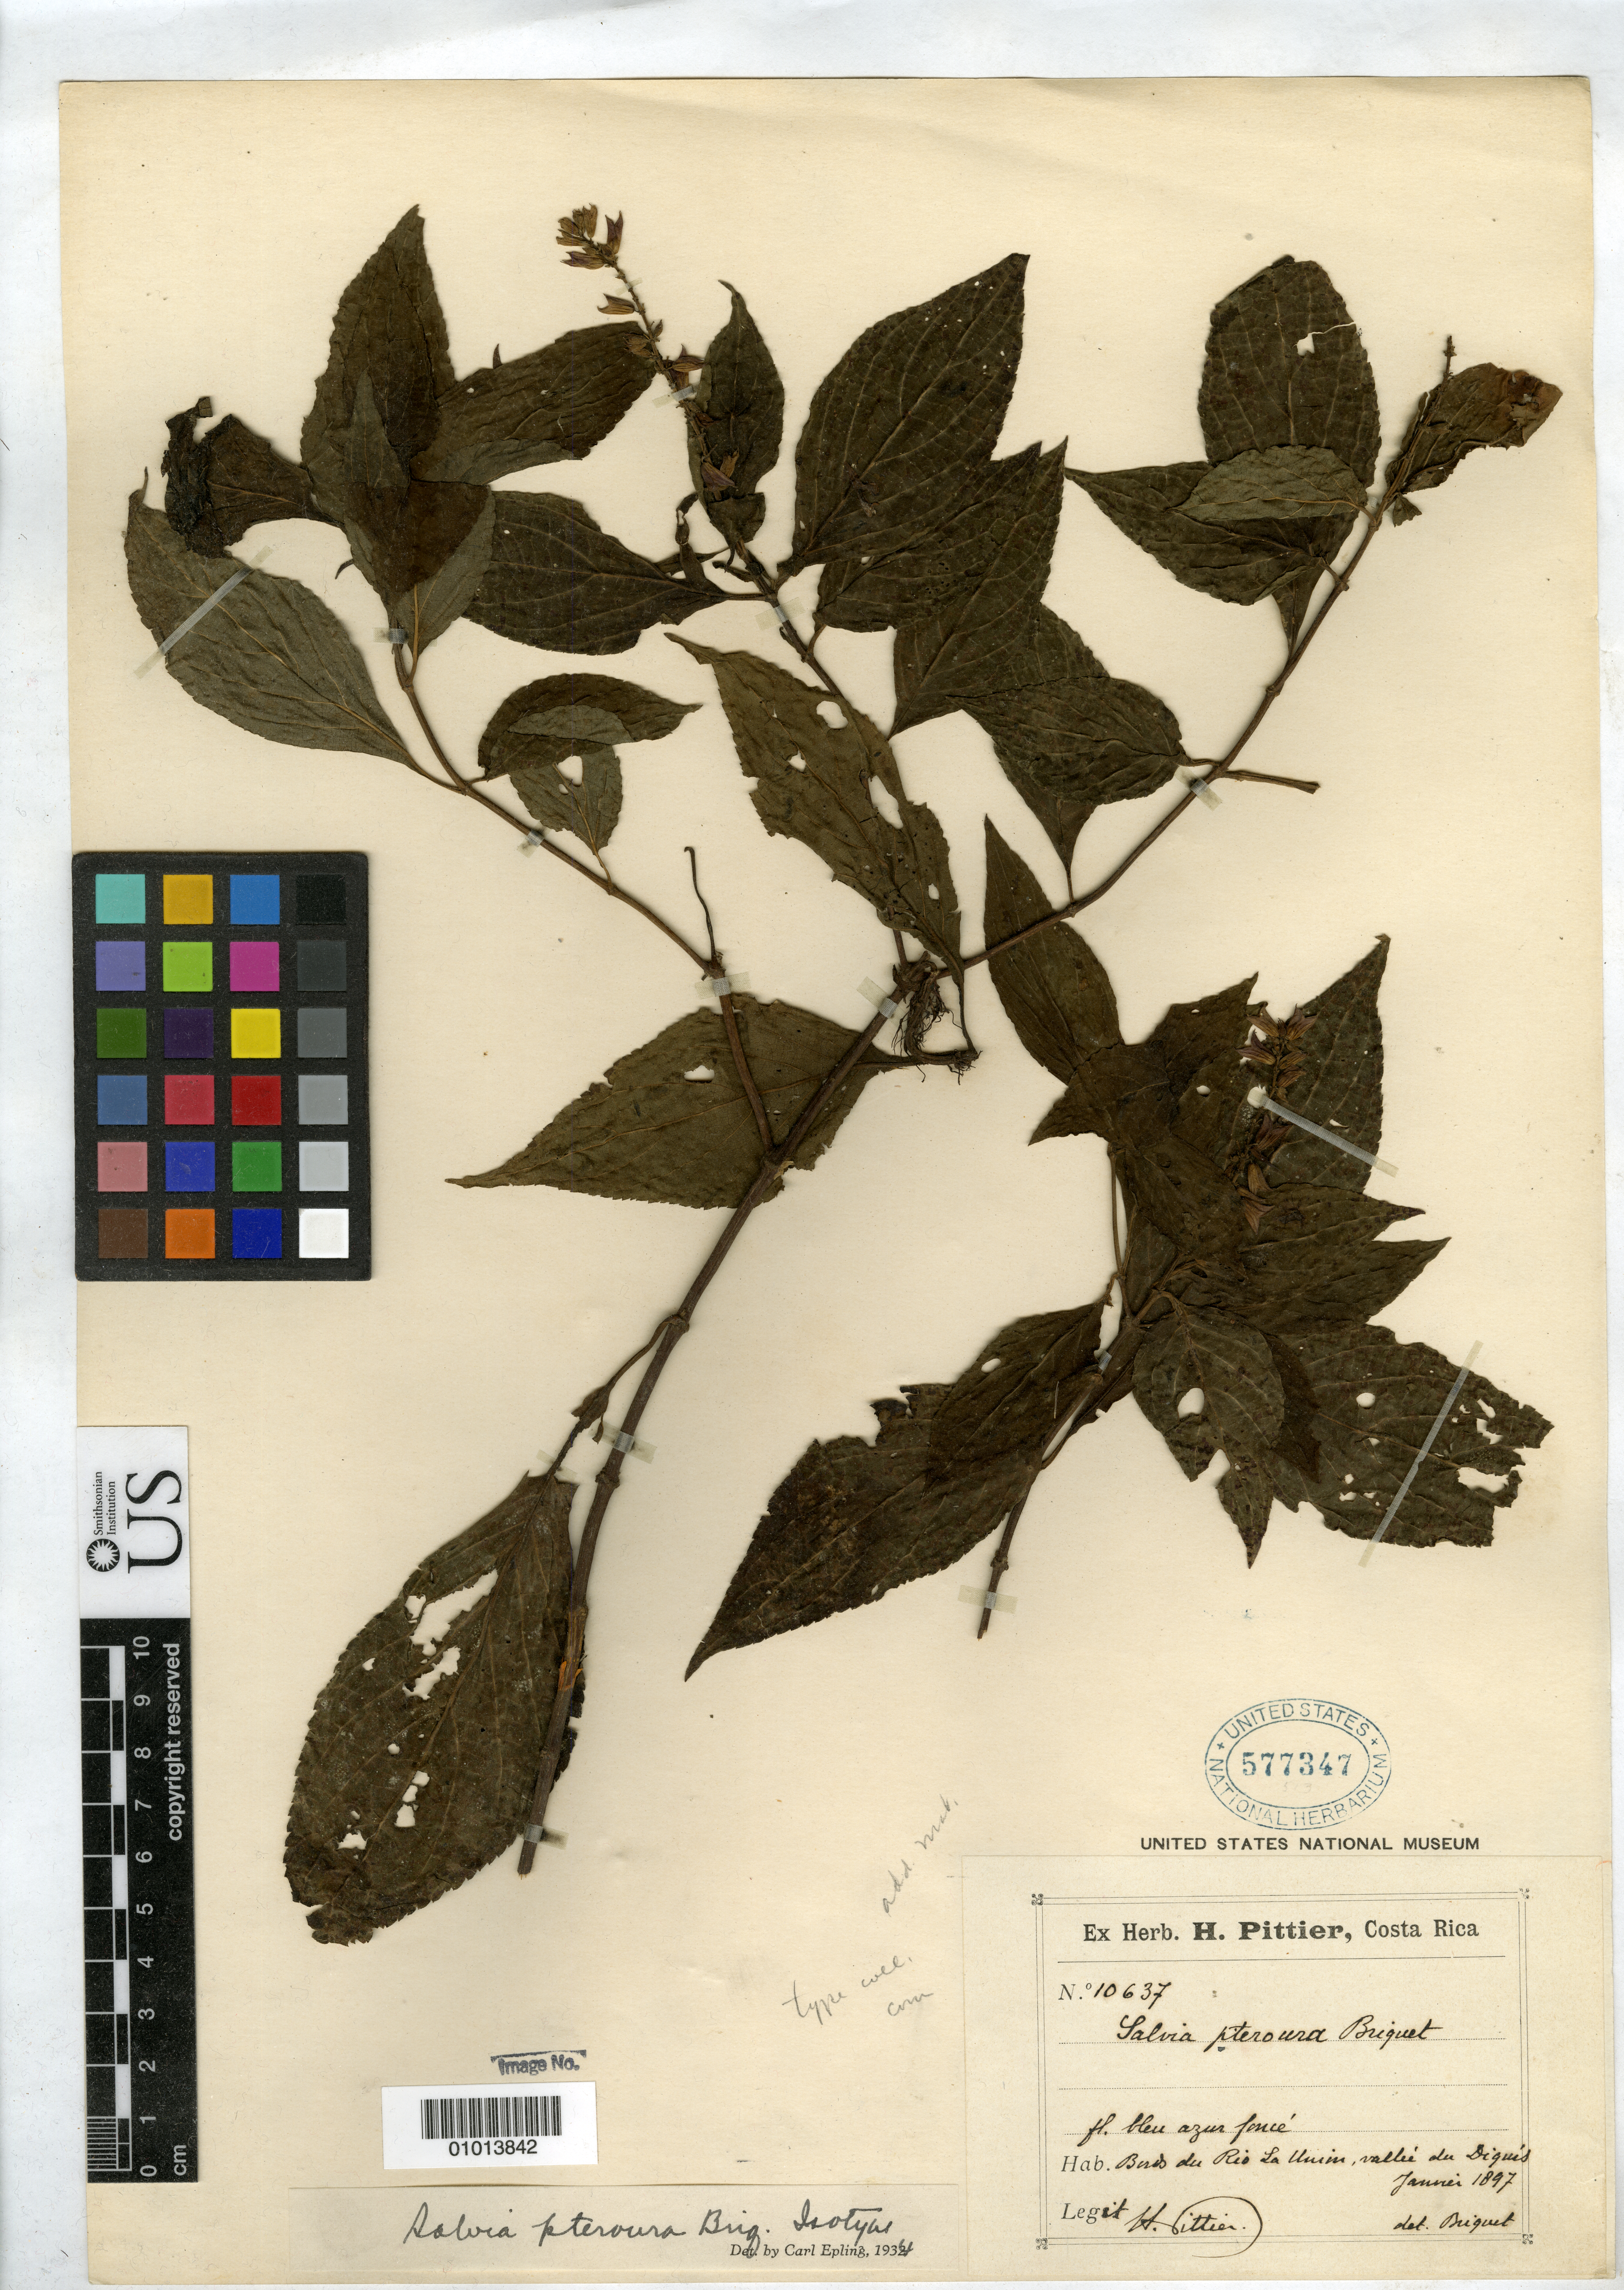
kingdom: Plantae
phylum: Tracheophyta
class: Magnoliopsida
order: Lamiales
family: Lamiaceae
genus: Salvia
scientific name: Salvia pteroura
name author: Briq.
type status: Isotype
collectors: H. F. Pittier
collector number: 10637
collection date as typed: Jan 1897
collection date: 1897-01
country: Costa Rica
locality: Bords du Rio de La Union.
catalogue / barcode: US 577347